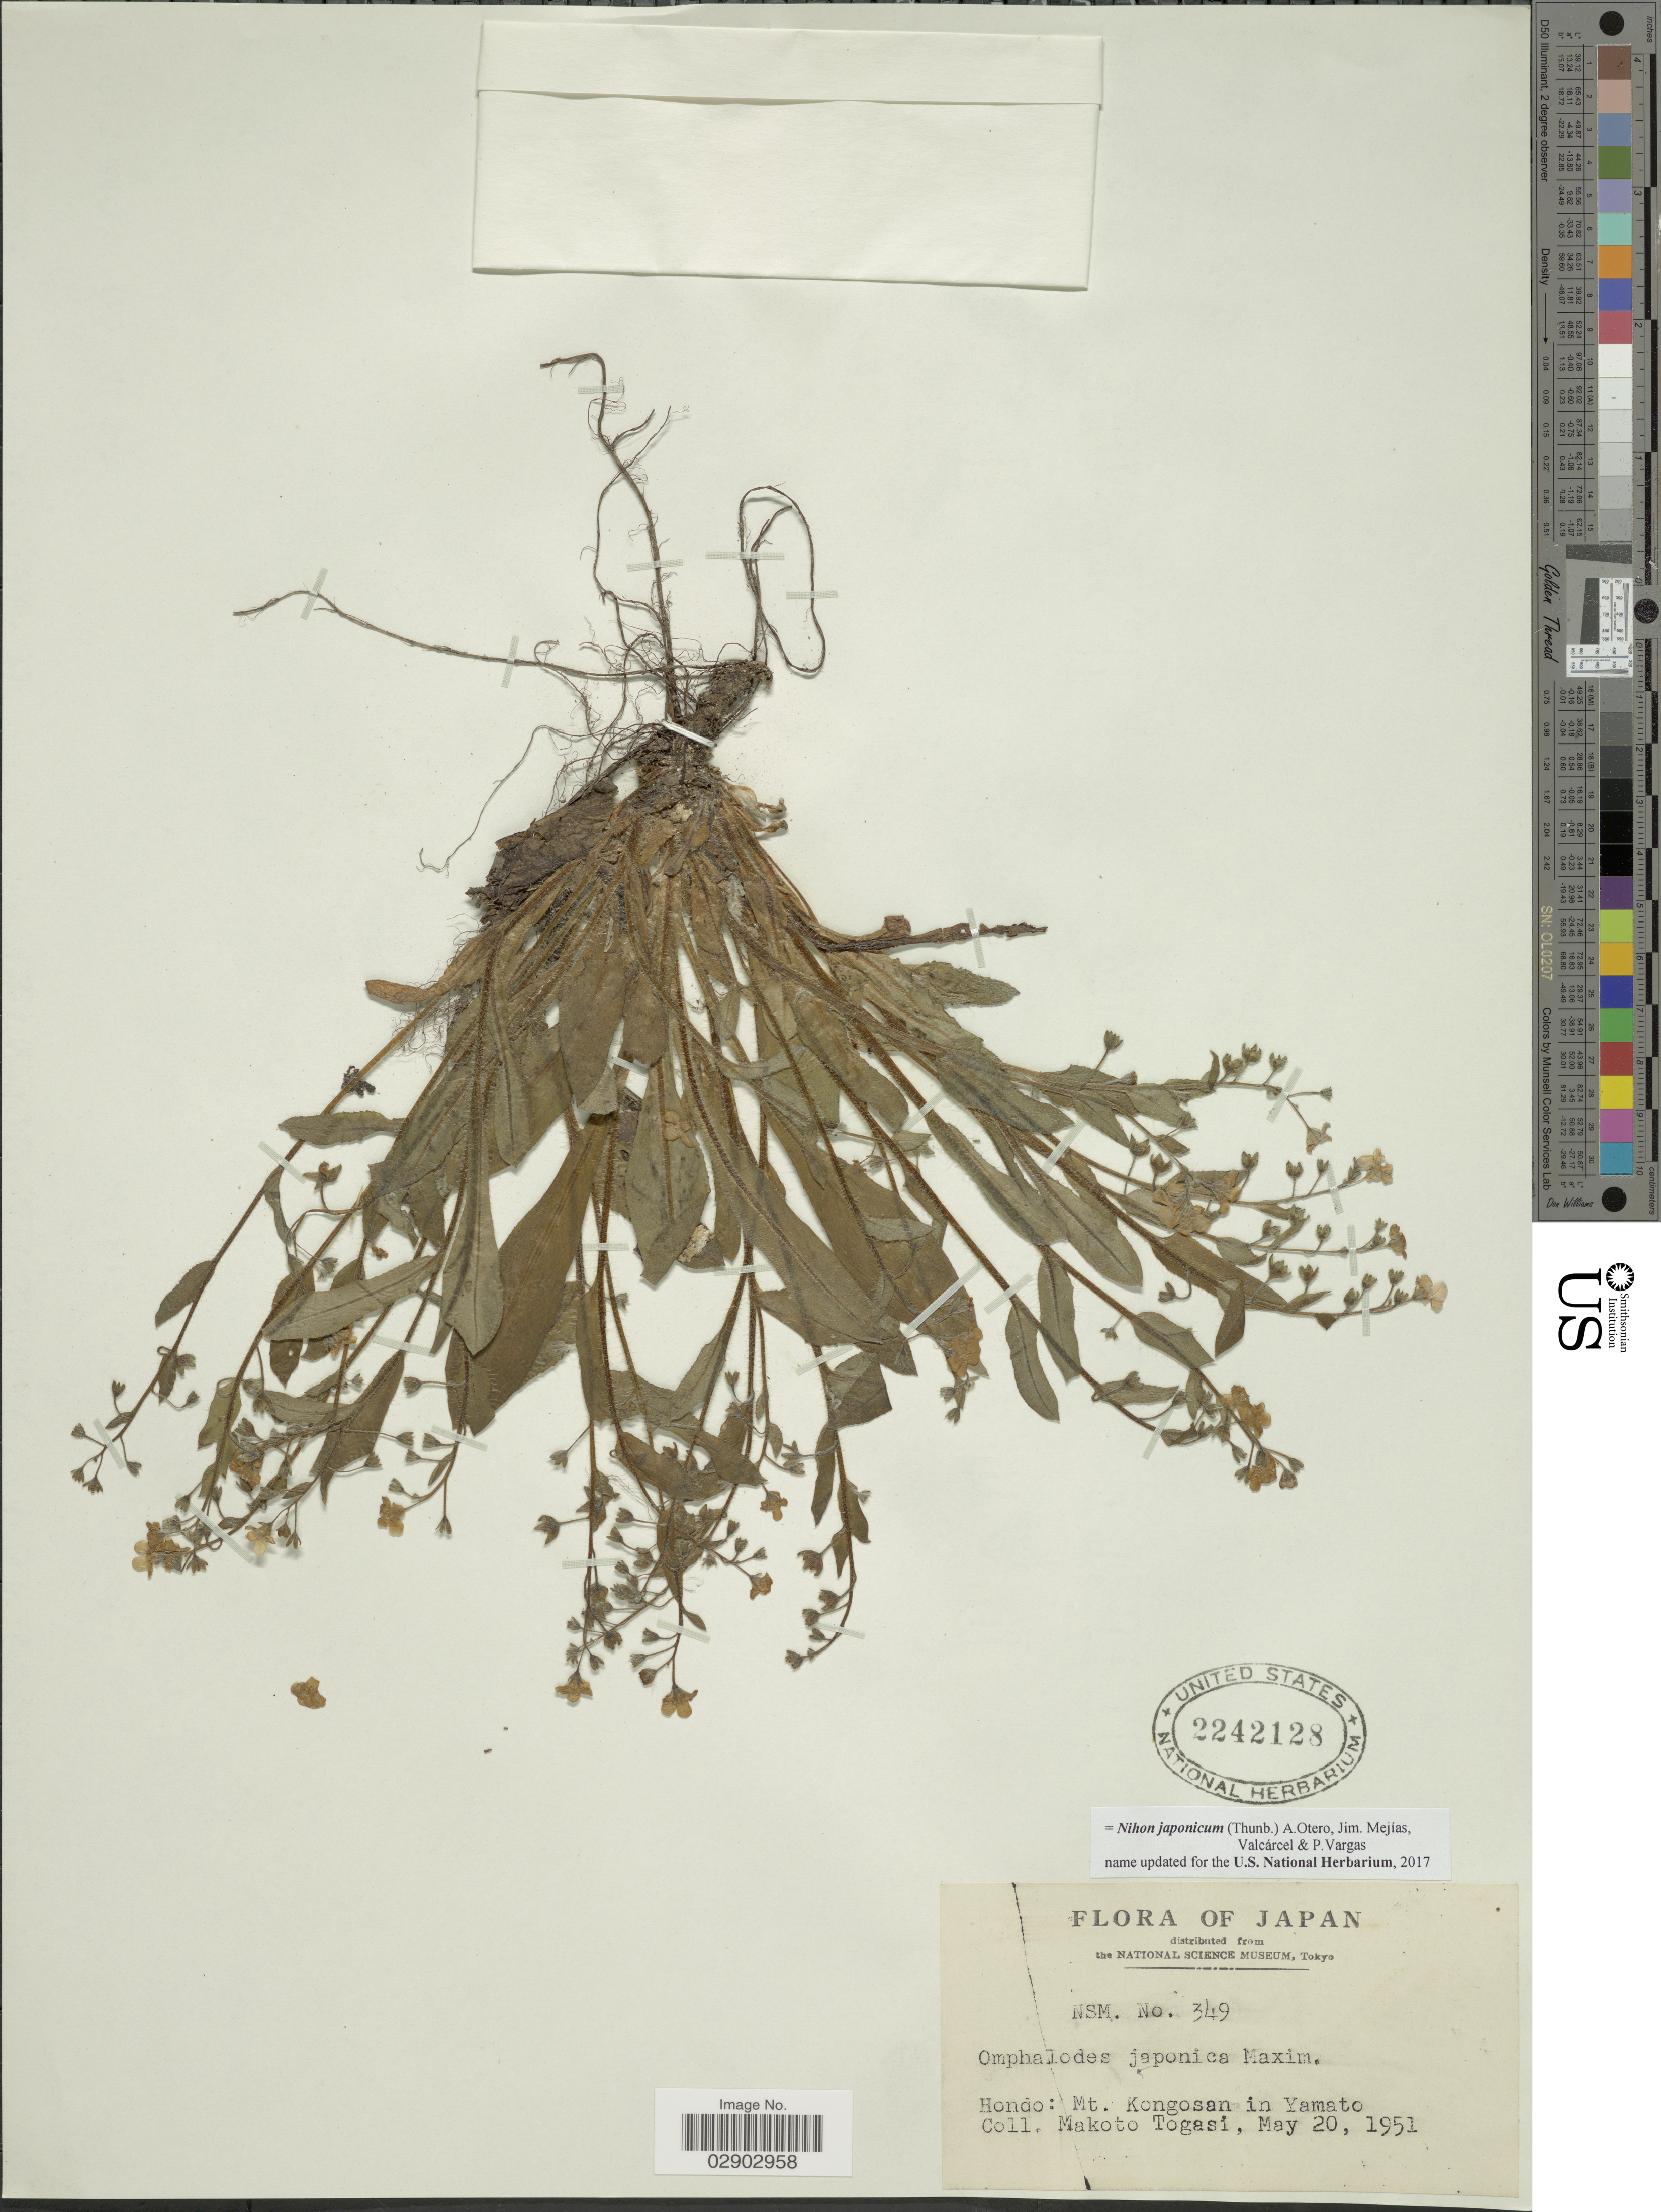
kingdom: Plantae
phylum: Tracheophyta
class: Magnoliopsida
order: Boraginales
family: Boraginaceae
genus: Nihon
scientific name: Nihon japonicum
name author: (Thunb.) A.Otero et al.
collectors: M. Togasi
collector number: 349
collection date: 1951-05-20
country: Japan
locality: Hondo: Mt. Kongosan in Yamamoto.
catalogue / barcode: US 2242128